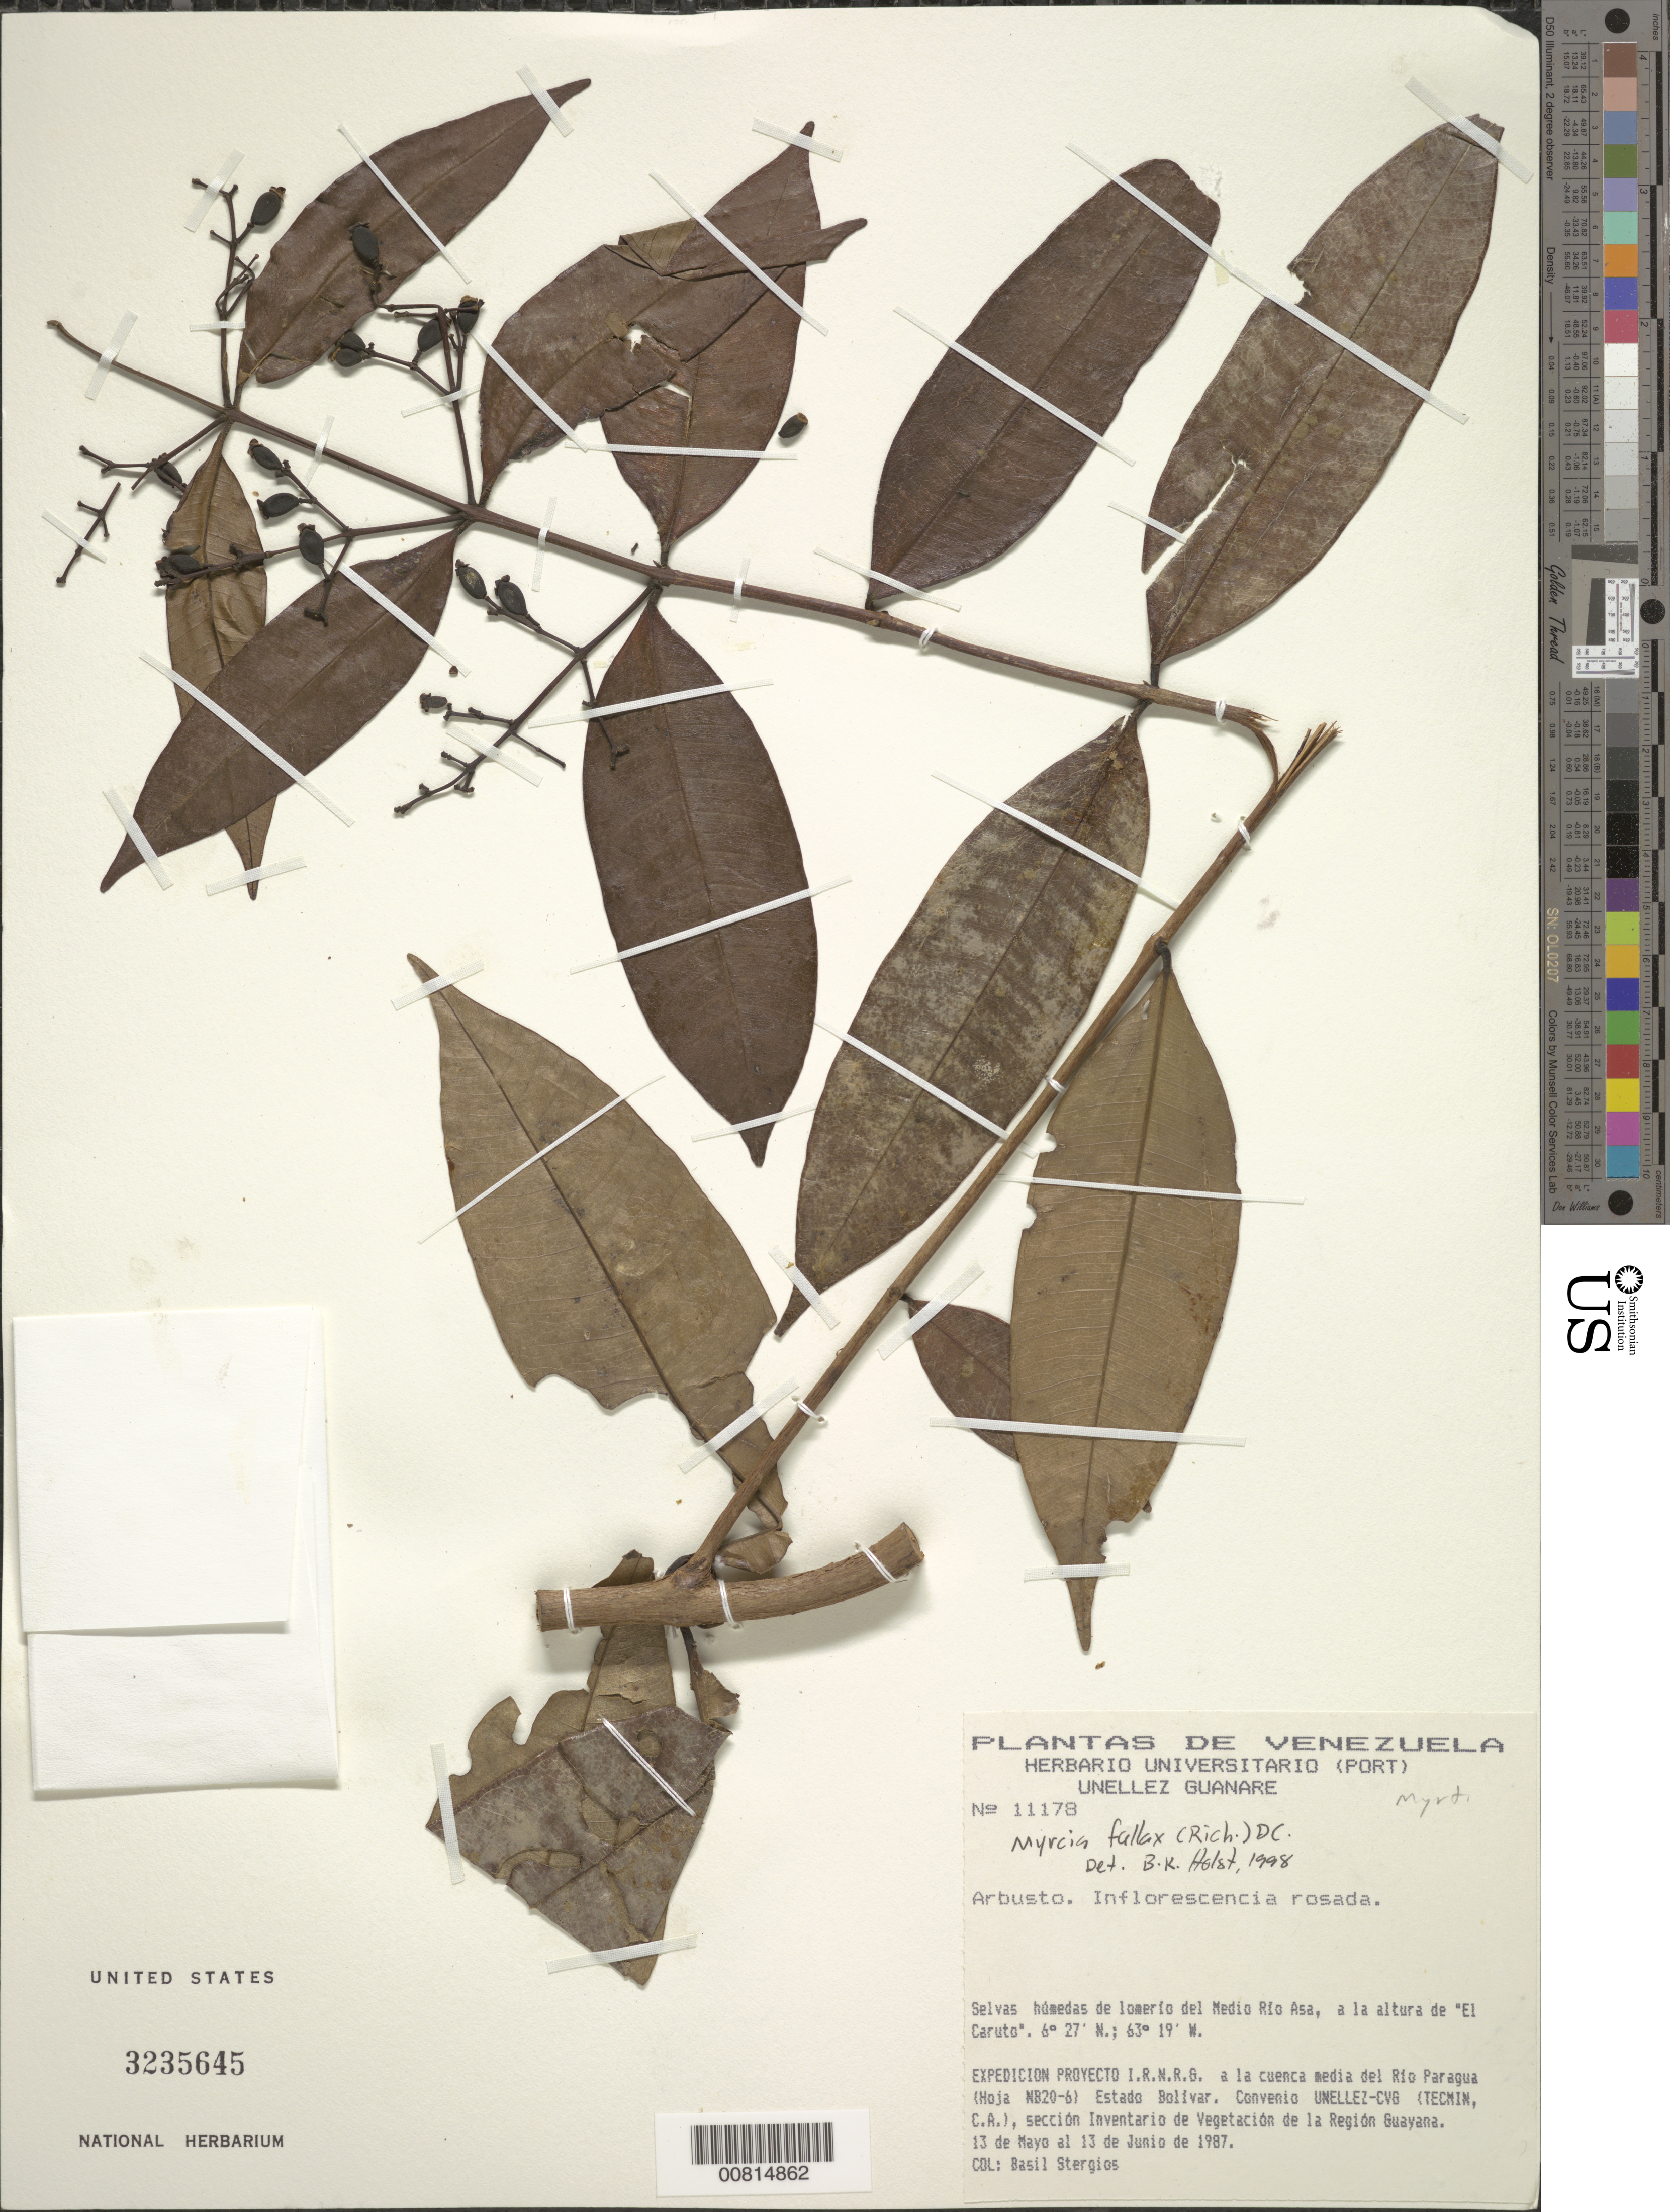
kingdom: Plantae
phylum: Tracheophyta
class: Magnoliopsida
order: Myrtales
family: Myrtaceae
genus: Myrcia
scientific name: Myrcia fallax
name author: (Rich.) DC.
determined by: Holst, Bruce K.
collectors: B. G. Stergios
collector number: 11178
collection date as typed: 13-May-87 to 13-Jun-87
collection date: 1987-05-13/1987-06-13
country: Venezuela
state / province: Bolívar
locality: Medio Río Asa, a la altura de "El Caruto"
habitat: Selvas húmedas de lomerio del río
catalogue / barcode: US 3235645